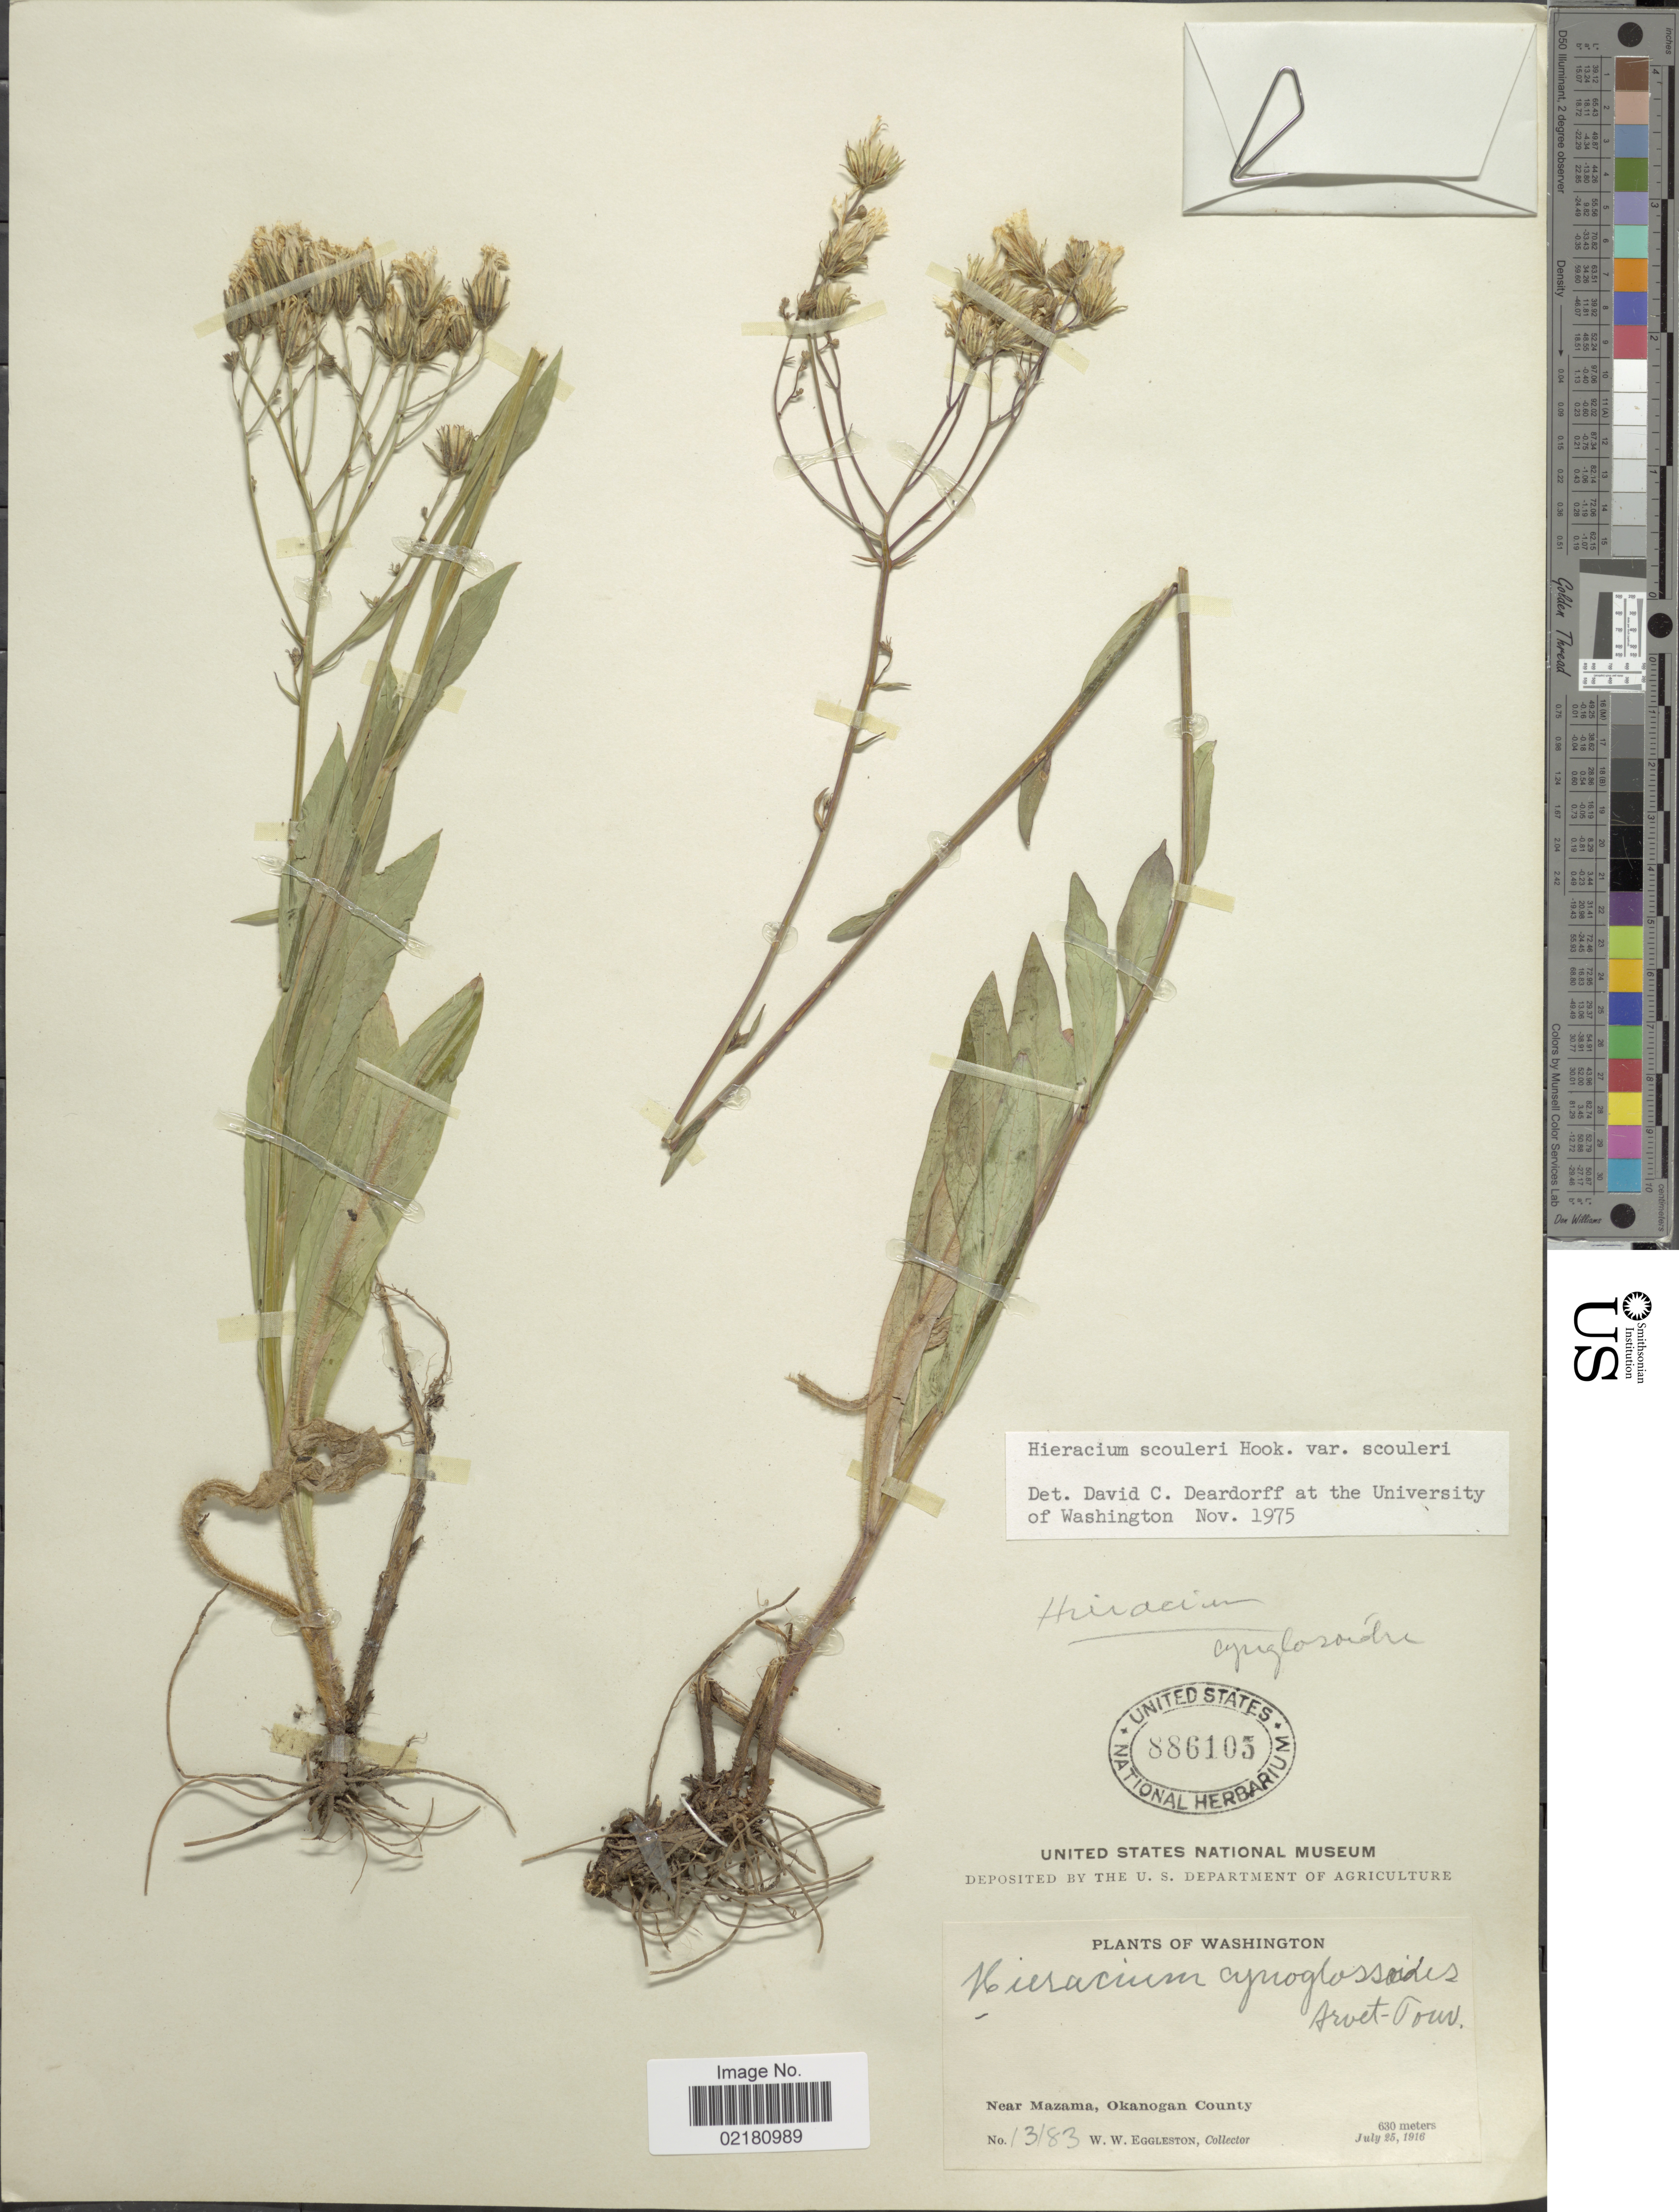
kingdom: Plantae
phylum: Tracheophyta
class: Magnoliopsida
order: Asterales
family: Asteraceae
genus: Hieracium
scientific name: Hieracium scouleri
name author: Hook.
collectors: W. W. Eggleston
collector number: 13183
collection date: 1916-07-25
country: United States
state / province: Washington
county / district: Okanogan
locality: Near Mazama, Okanogan County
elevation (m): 630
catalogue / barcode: US 886105